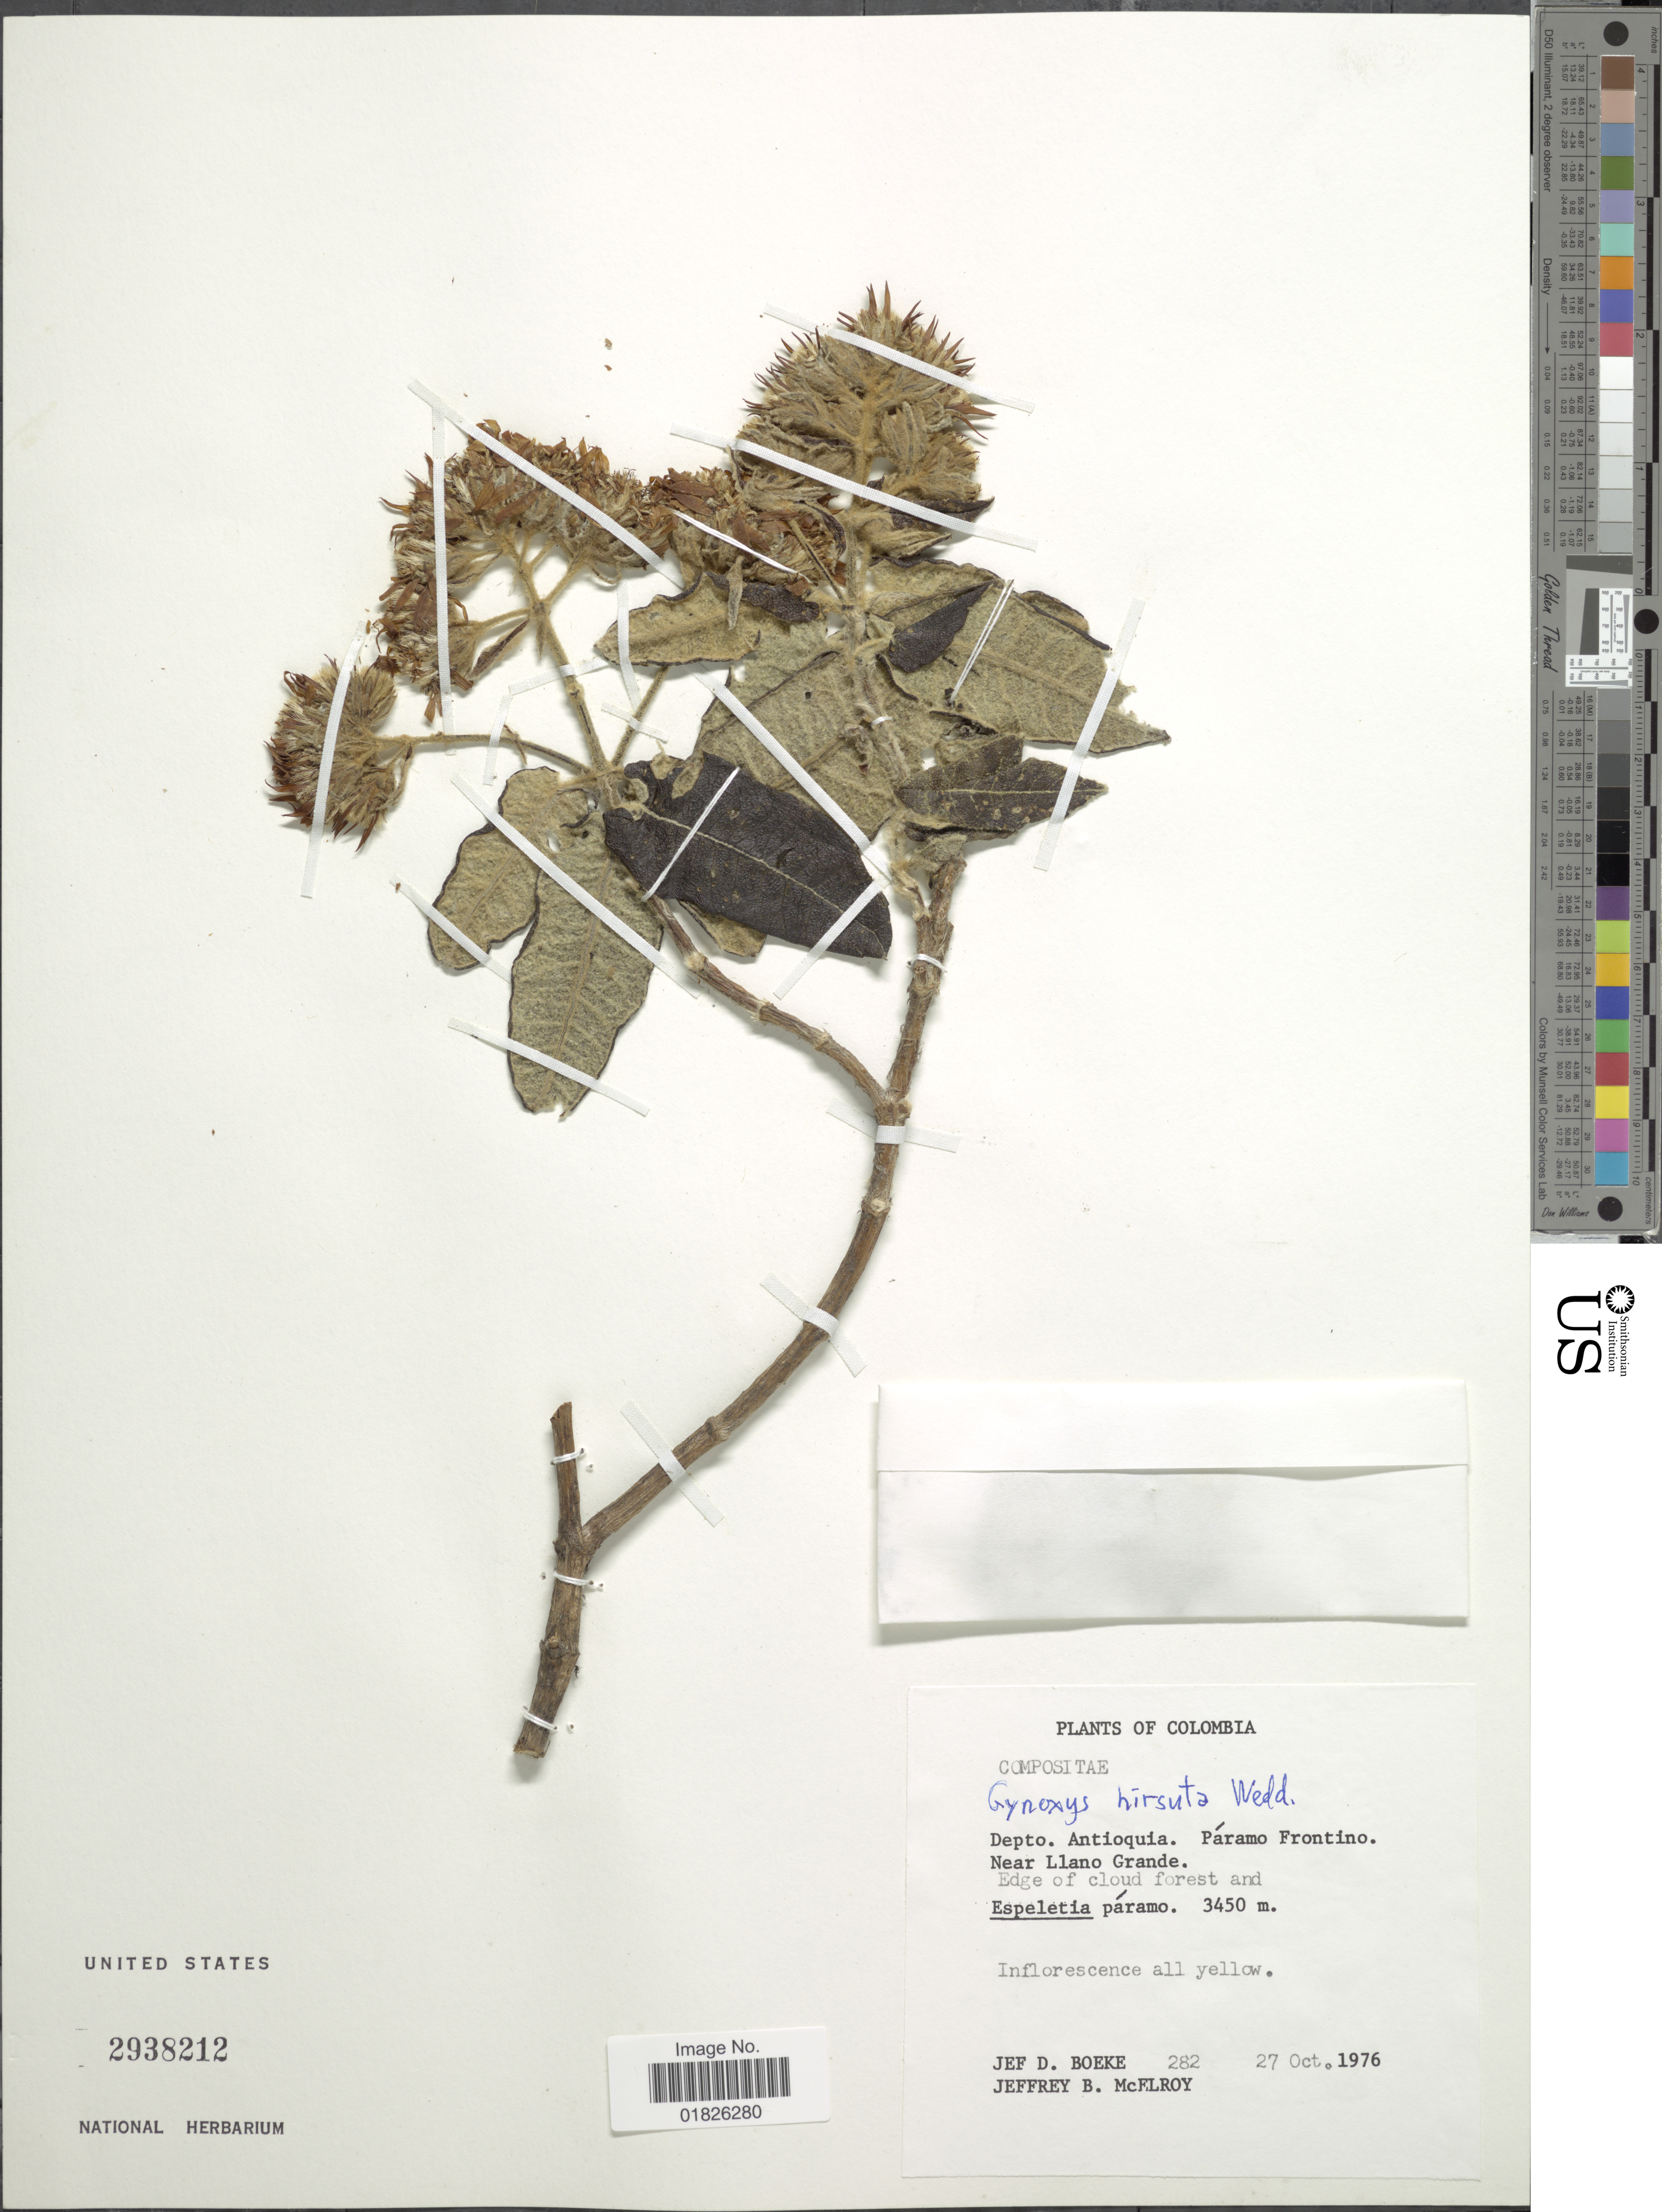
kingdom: Plantae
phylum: Tracheophyta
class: Magnoliopsida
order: Asterales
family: Asteraceae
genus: Gynoxys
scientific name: Gynoxys hirsuta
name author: Wedd.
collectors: J. D. Boeke & J. B. McElroy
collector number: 282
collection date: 1976-10-27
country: Colombia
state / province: Antioquia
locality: Paramo Frontio, near Llano Grande.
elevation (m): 3450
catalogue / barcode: US 2938212